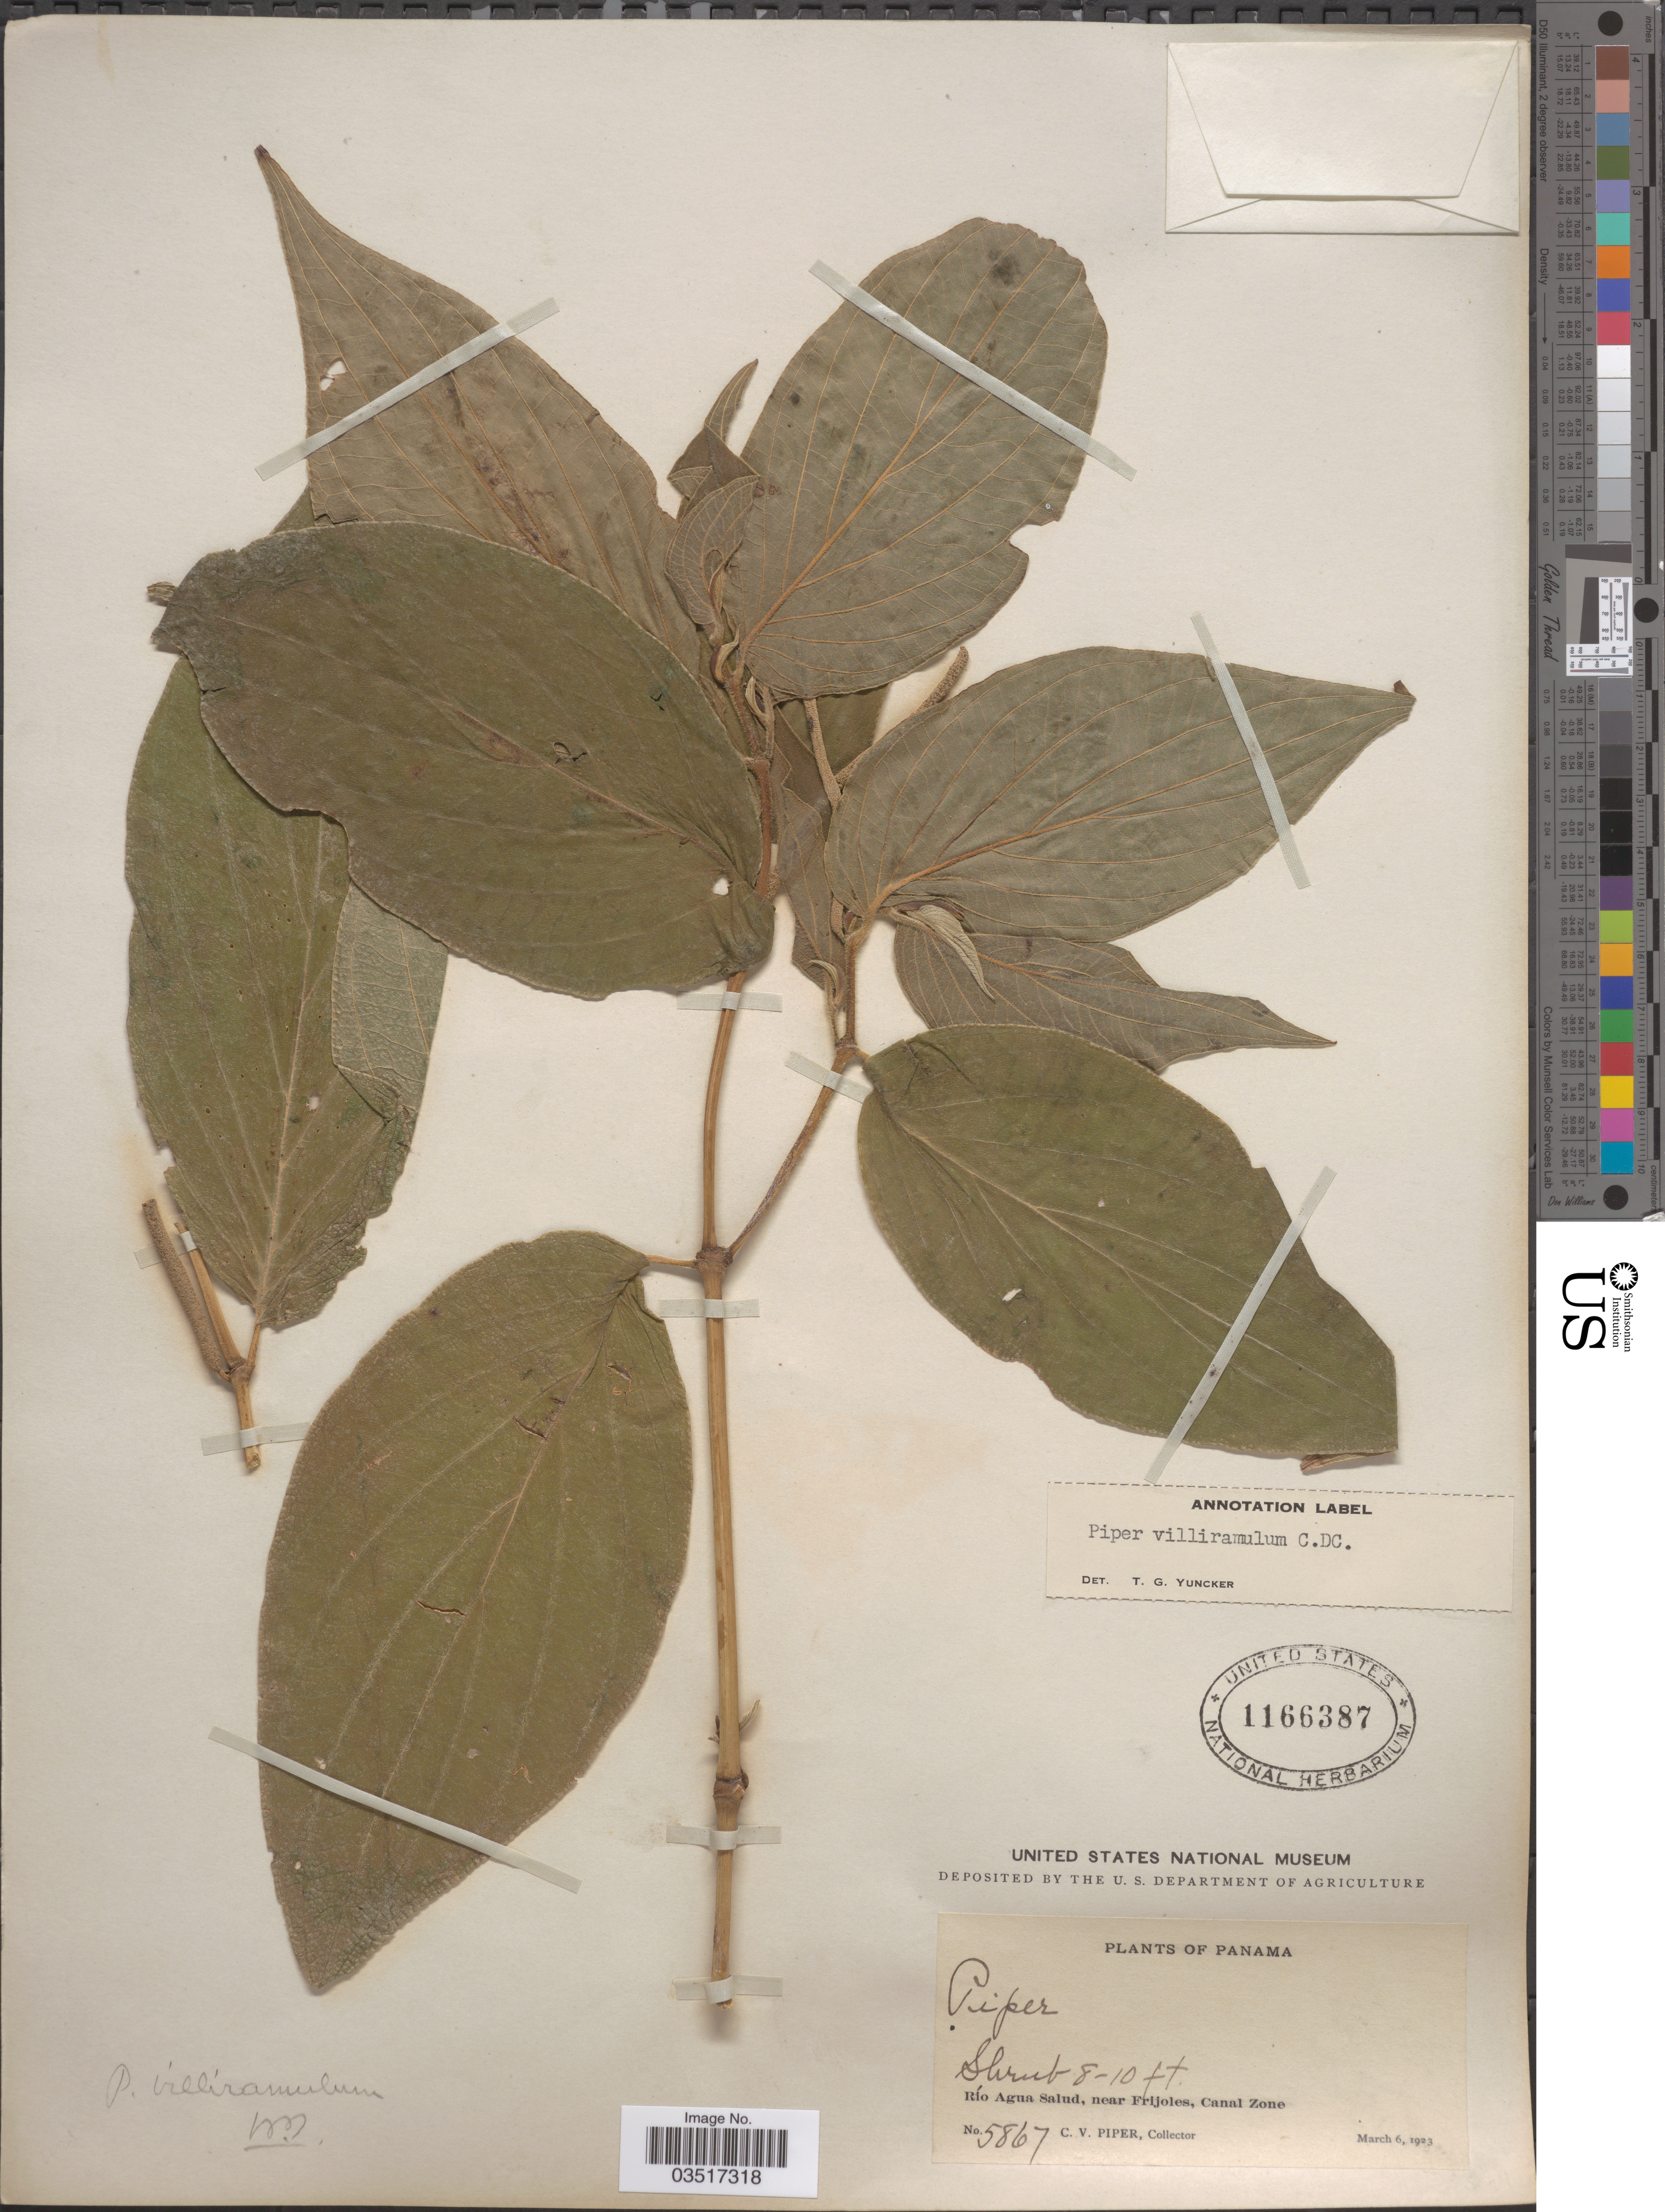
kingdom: Plantae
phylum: Tracheophyta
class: Magnoliopsida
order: Piperales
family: Piperaceae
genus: Piper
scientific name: Piper villiramulum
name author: C. DC.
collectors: C. V. Piper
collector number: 5867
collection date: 1923-03-06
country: Panama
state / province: Colón / Panamá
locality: Río Agua Salud, near Frijoles, Canal Zone.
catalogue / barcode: US 1166387